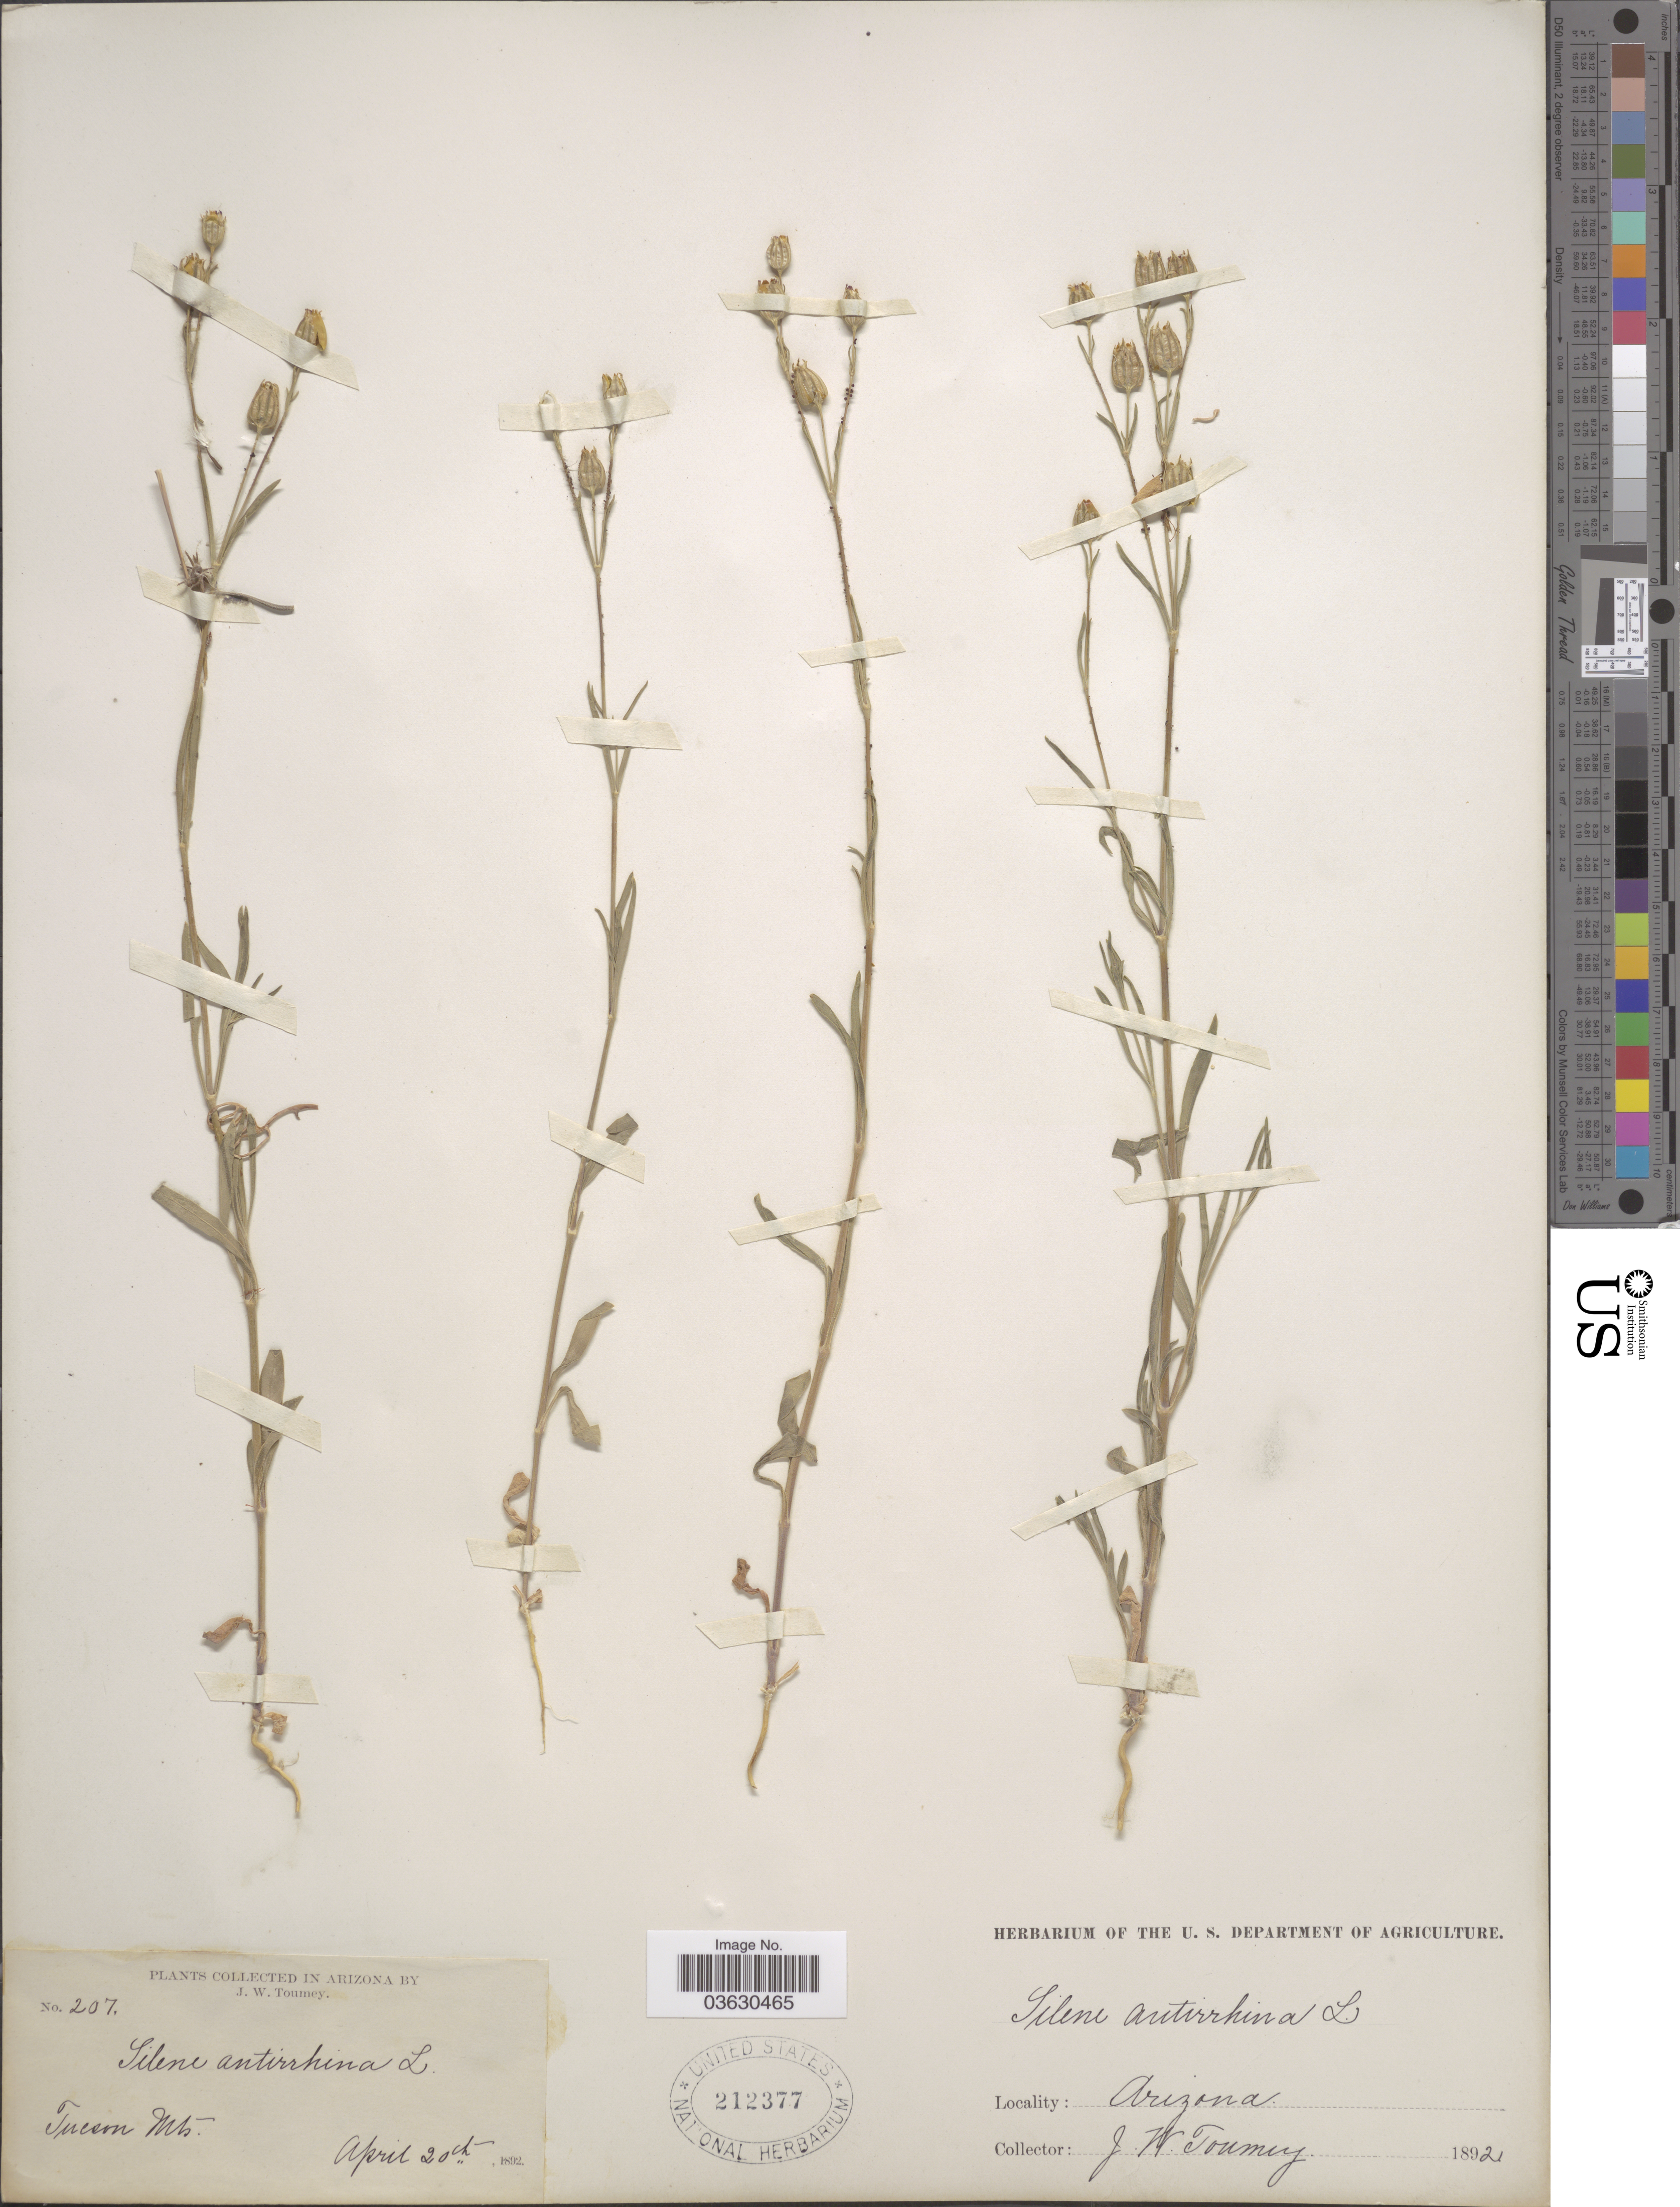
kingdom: Plantae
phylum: Tracheophyta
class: Magnoliopsida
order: Caryophyllales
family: Caryophyllaceae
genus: Silene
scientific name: Silene antirrhina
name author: L.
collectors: J. W. Toumey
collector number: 207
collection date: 1892-04-20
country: United States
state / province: Arizona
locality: Tucson Mts.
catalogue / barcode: US 212377